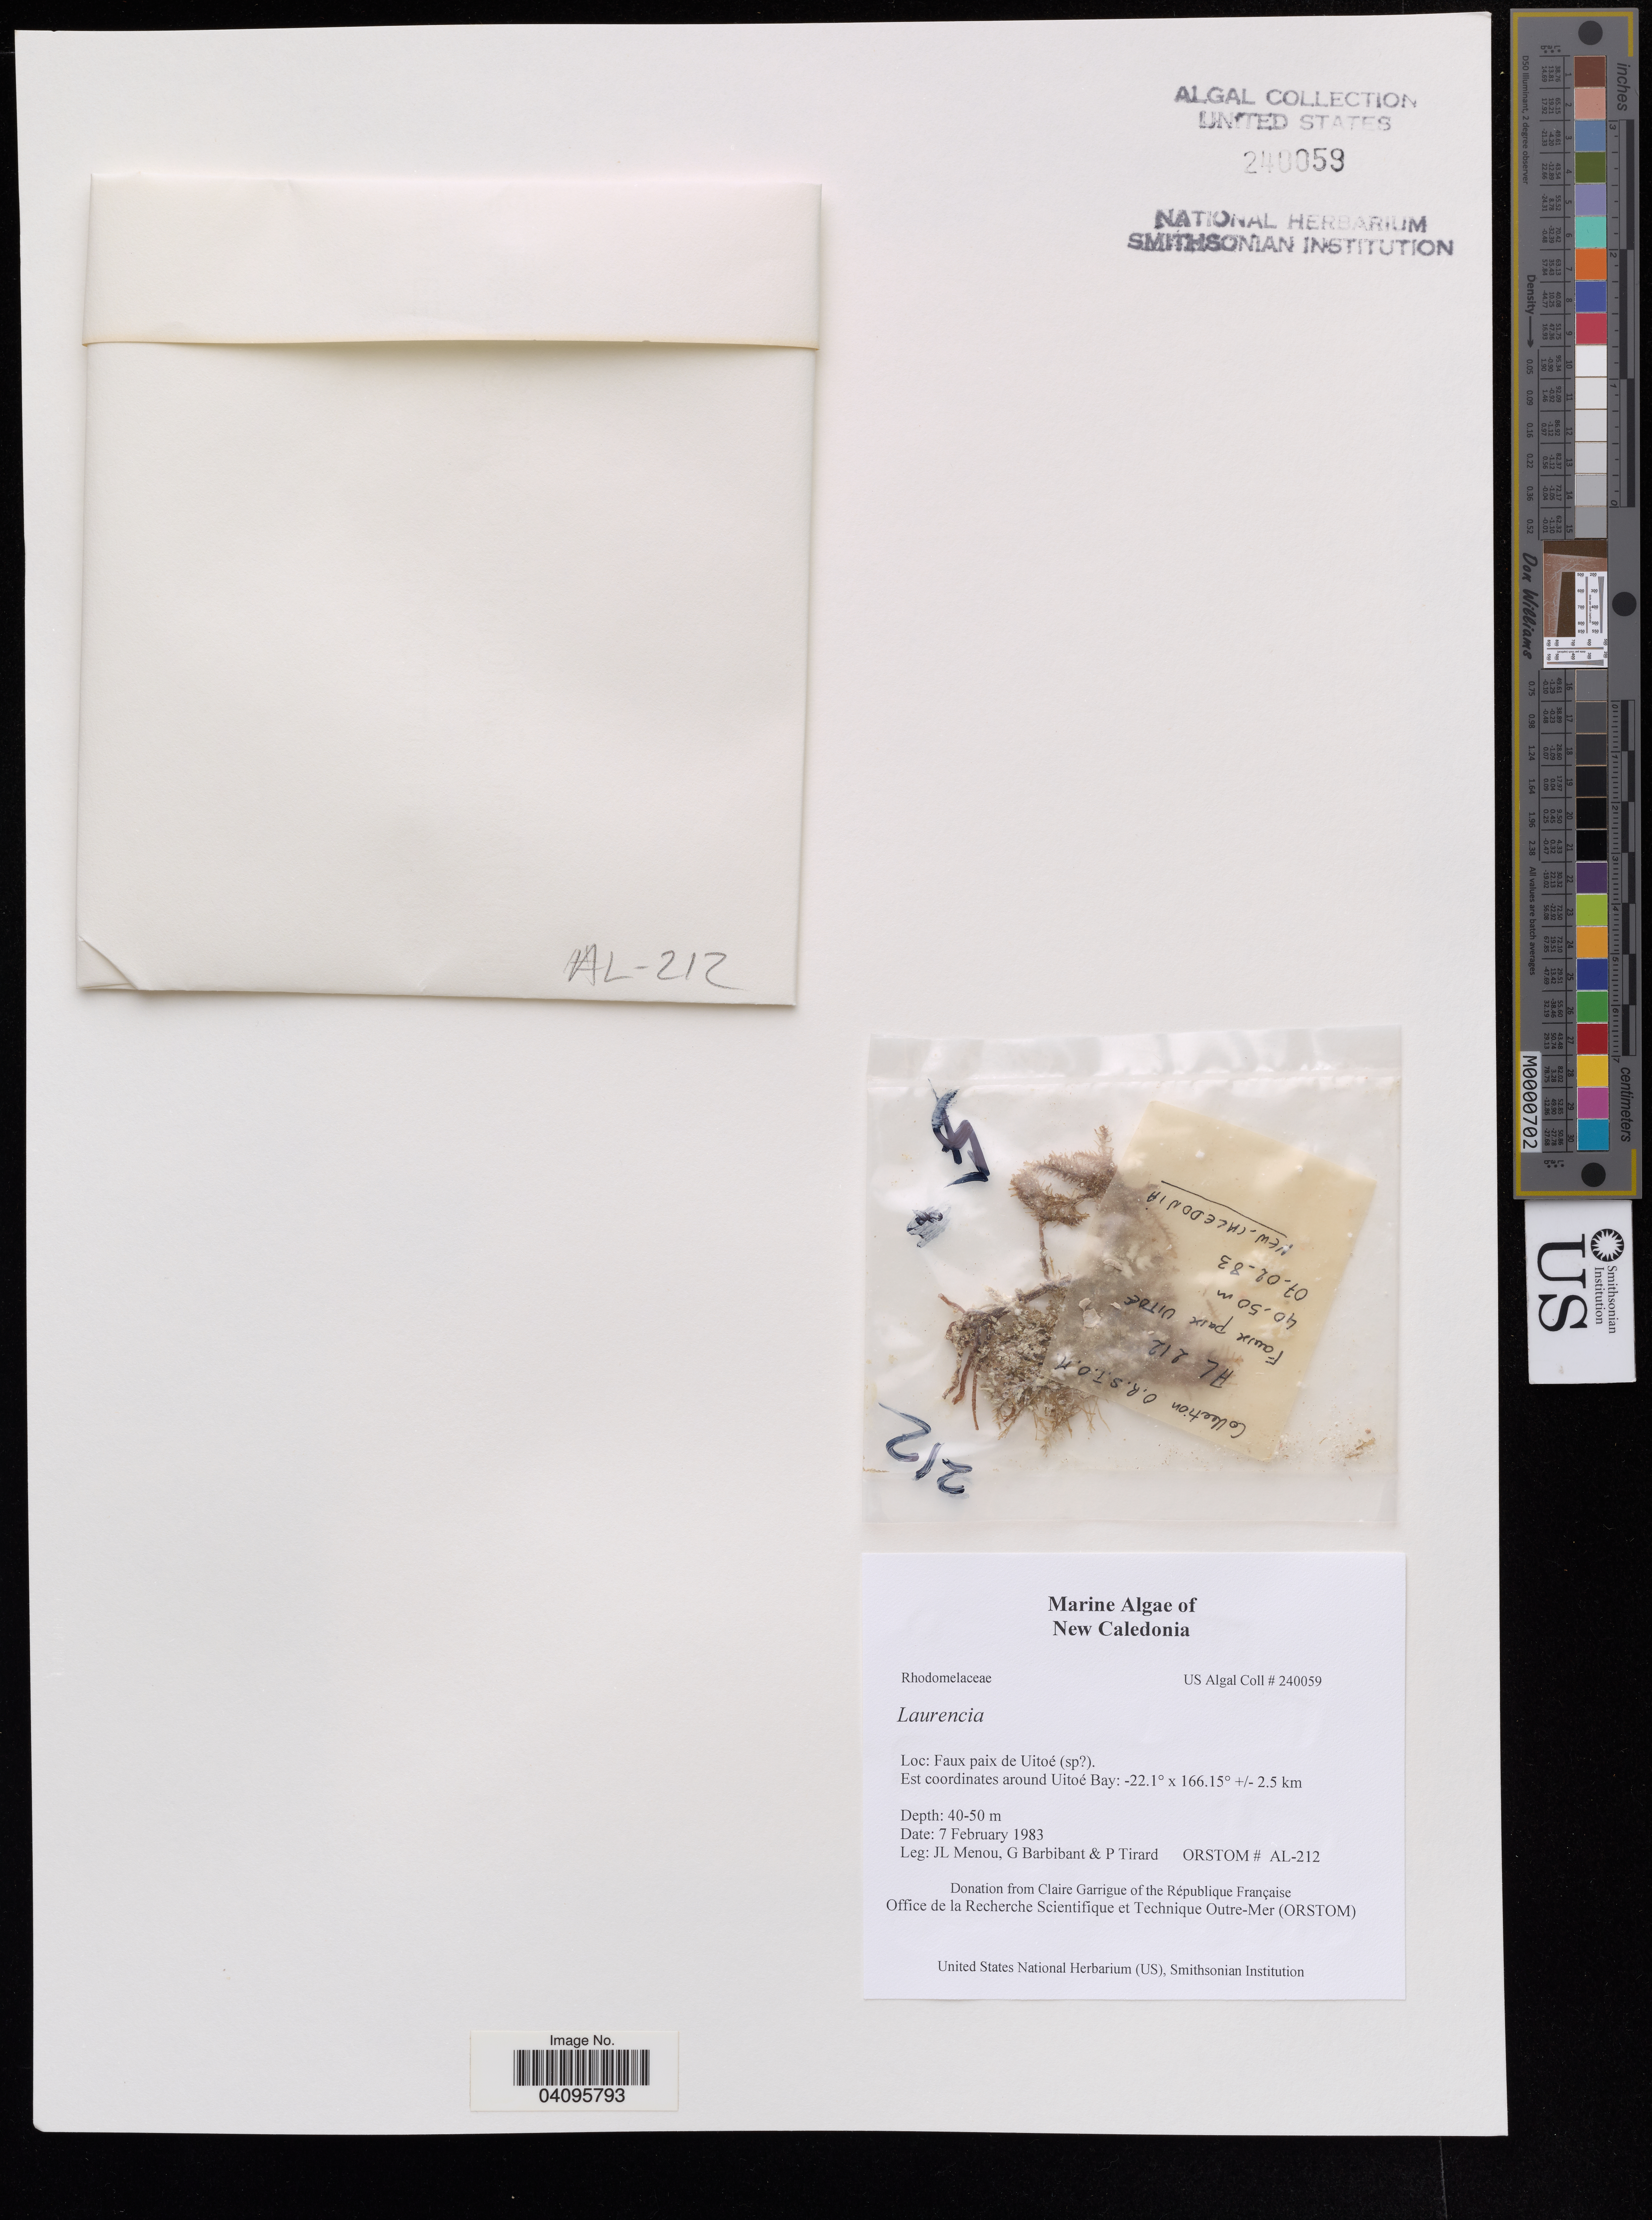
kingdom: Plantae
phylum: Rhodophyta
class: Florideophyceae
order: Ceramiales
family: Rhodomelaceae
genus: Laurencia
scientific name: Laurencia sp.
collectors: J. L. Menou, G. Barbibant & P. Tirard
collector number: AL-212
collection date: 1983-02-07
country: New Caledonia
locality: Faux paix de Uitoé.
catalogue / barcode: US 240059